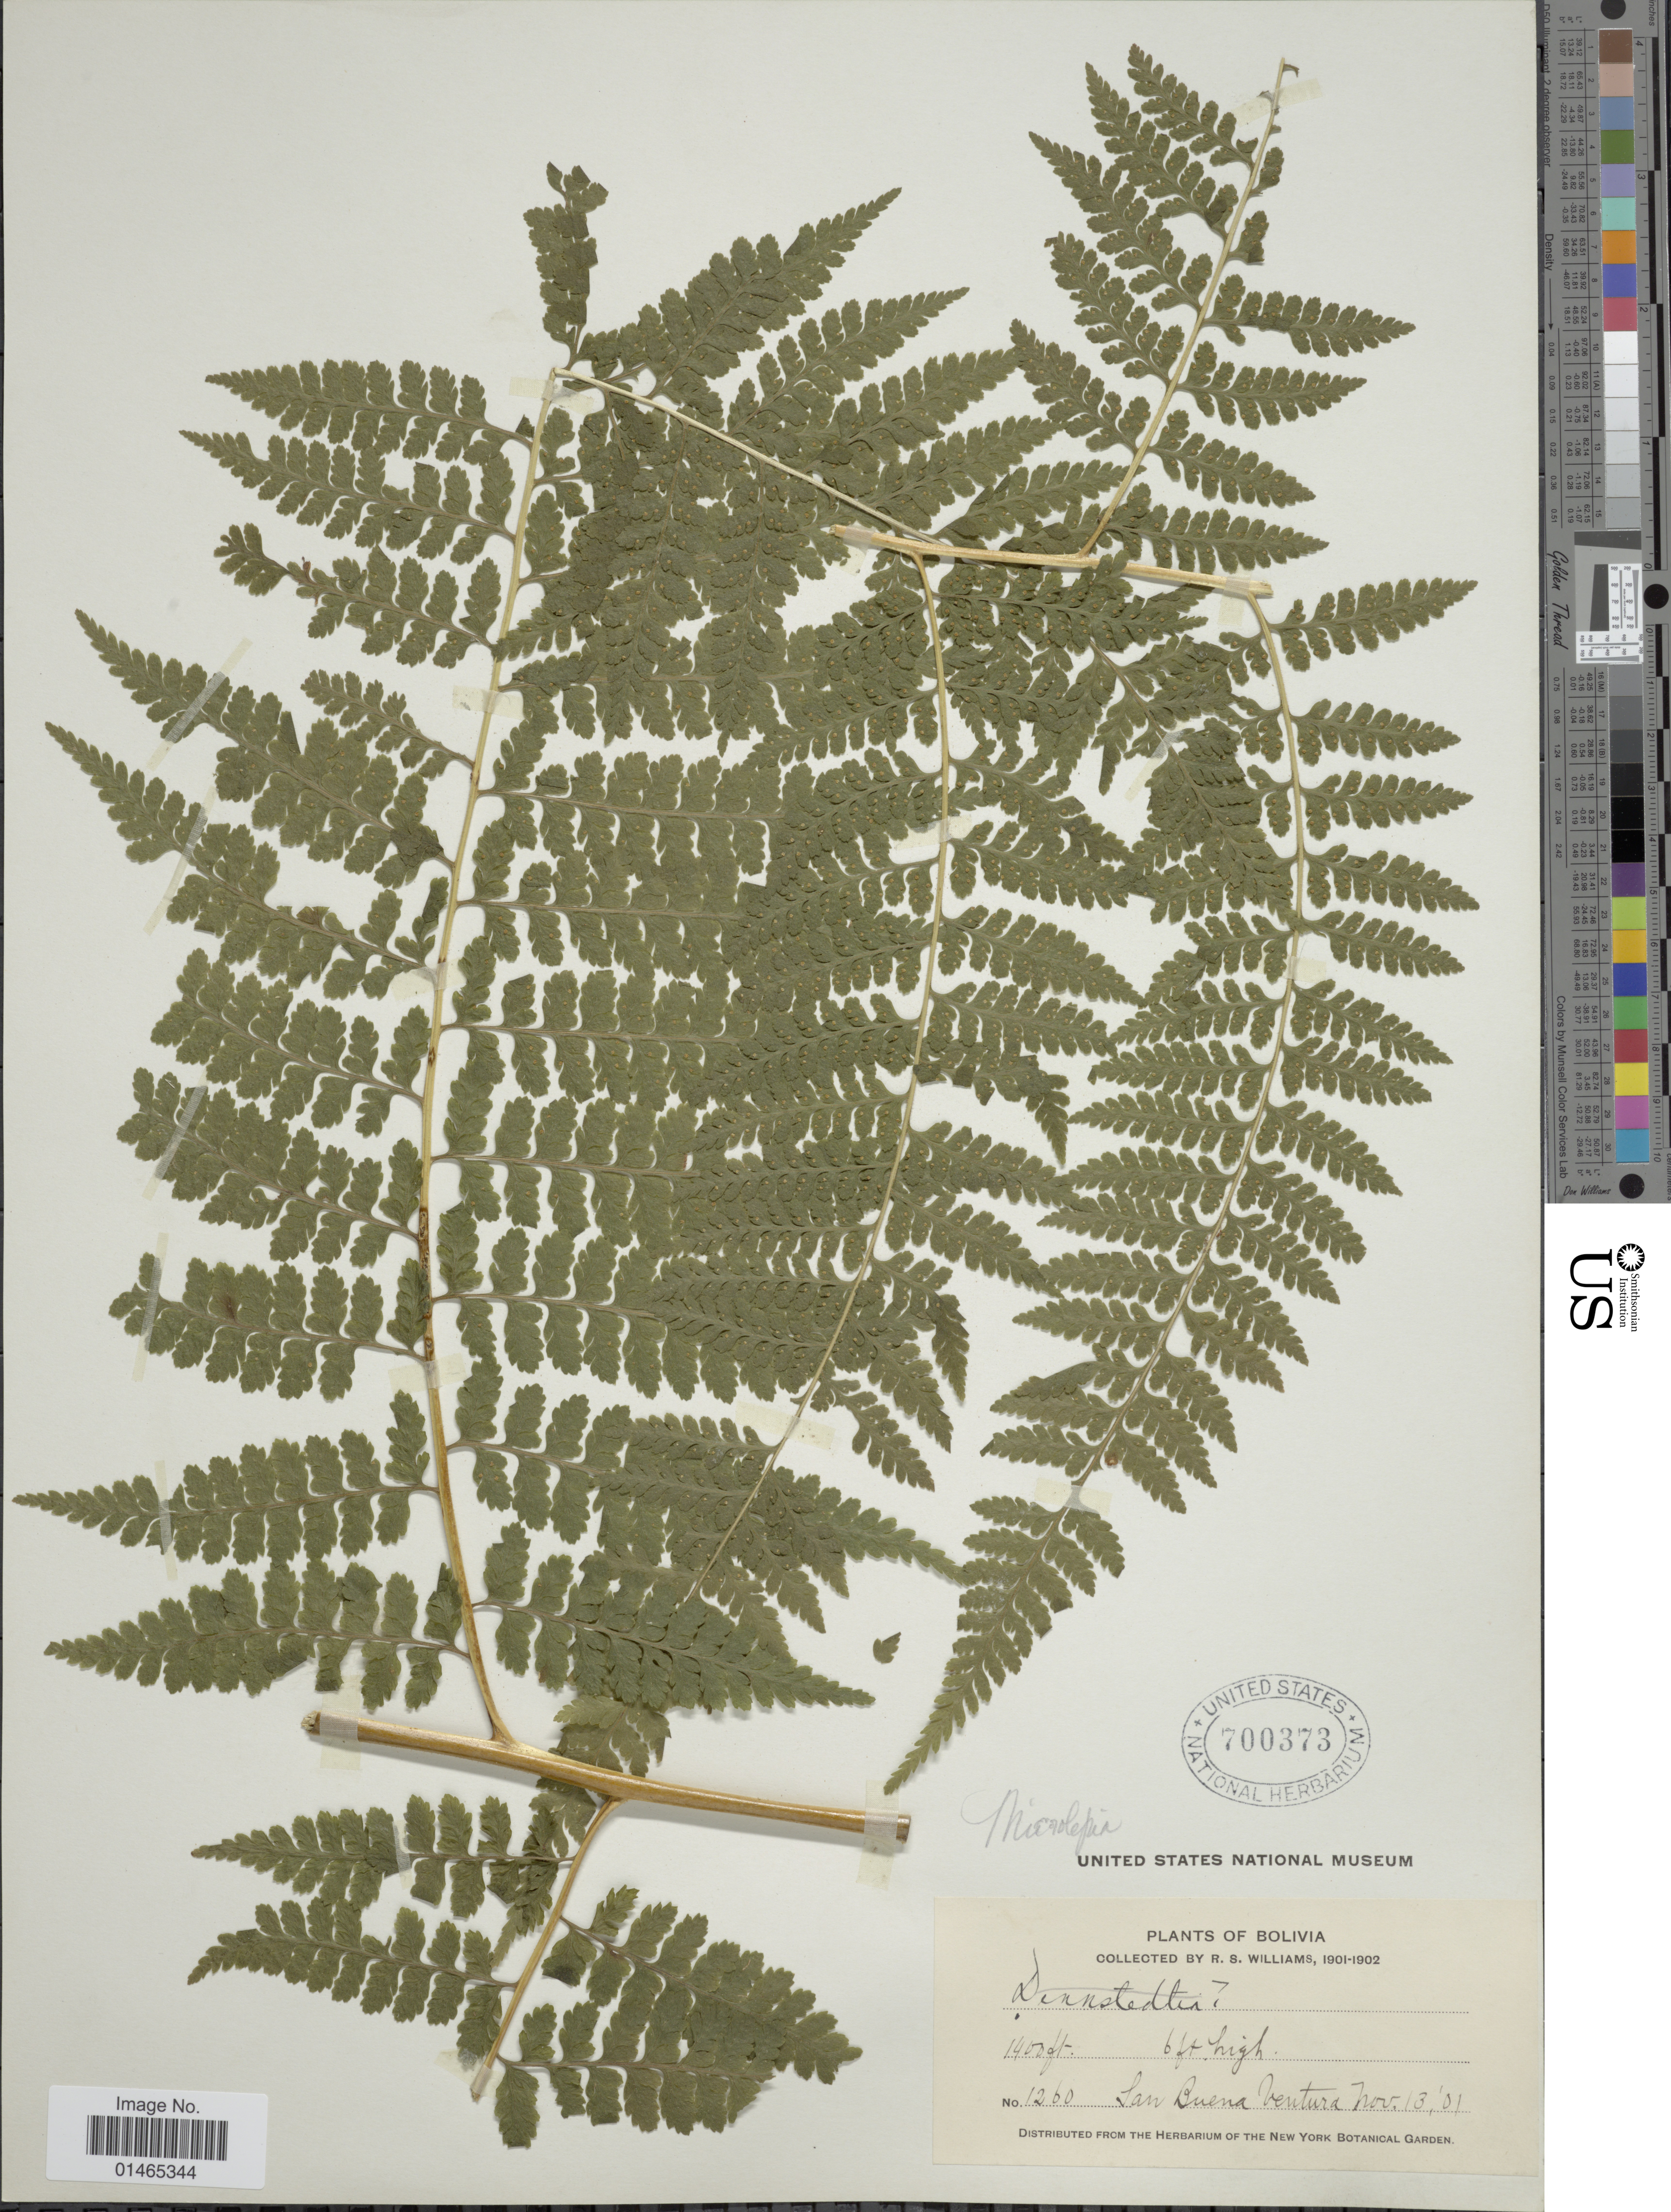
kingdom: Plantae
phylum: Tracheophyta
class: Polypodiopsida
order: Polypodiales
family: Dennstaedtiaceae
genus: Microlepia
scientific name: Microlepia speluncae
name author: (L.) T. Moore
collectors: R. S. Williams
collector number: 1260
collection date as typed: Nov. 13, '01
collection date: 1901-11-13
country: Bolivia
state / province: La Paz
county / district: Iturralde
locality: San Buena Ventura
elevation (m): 427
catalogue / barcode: US 700373